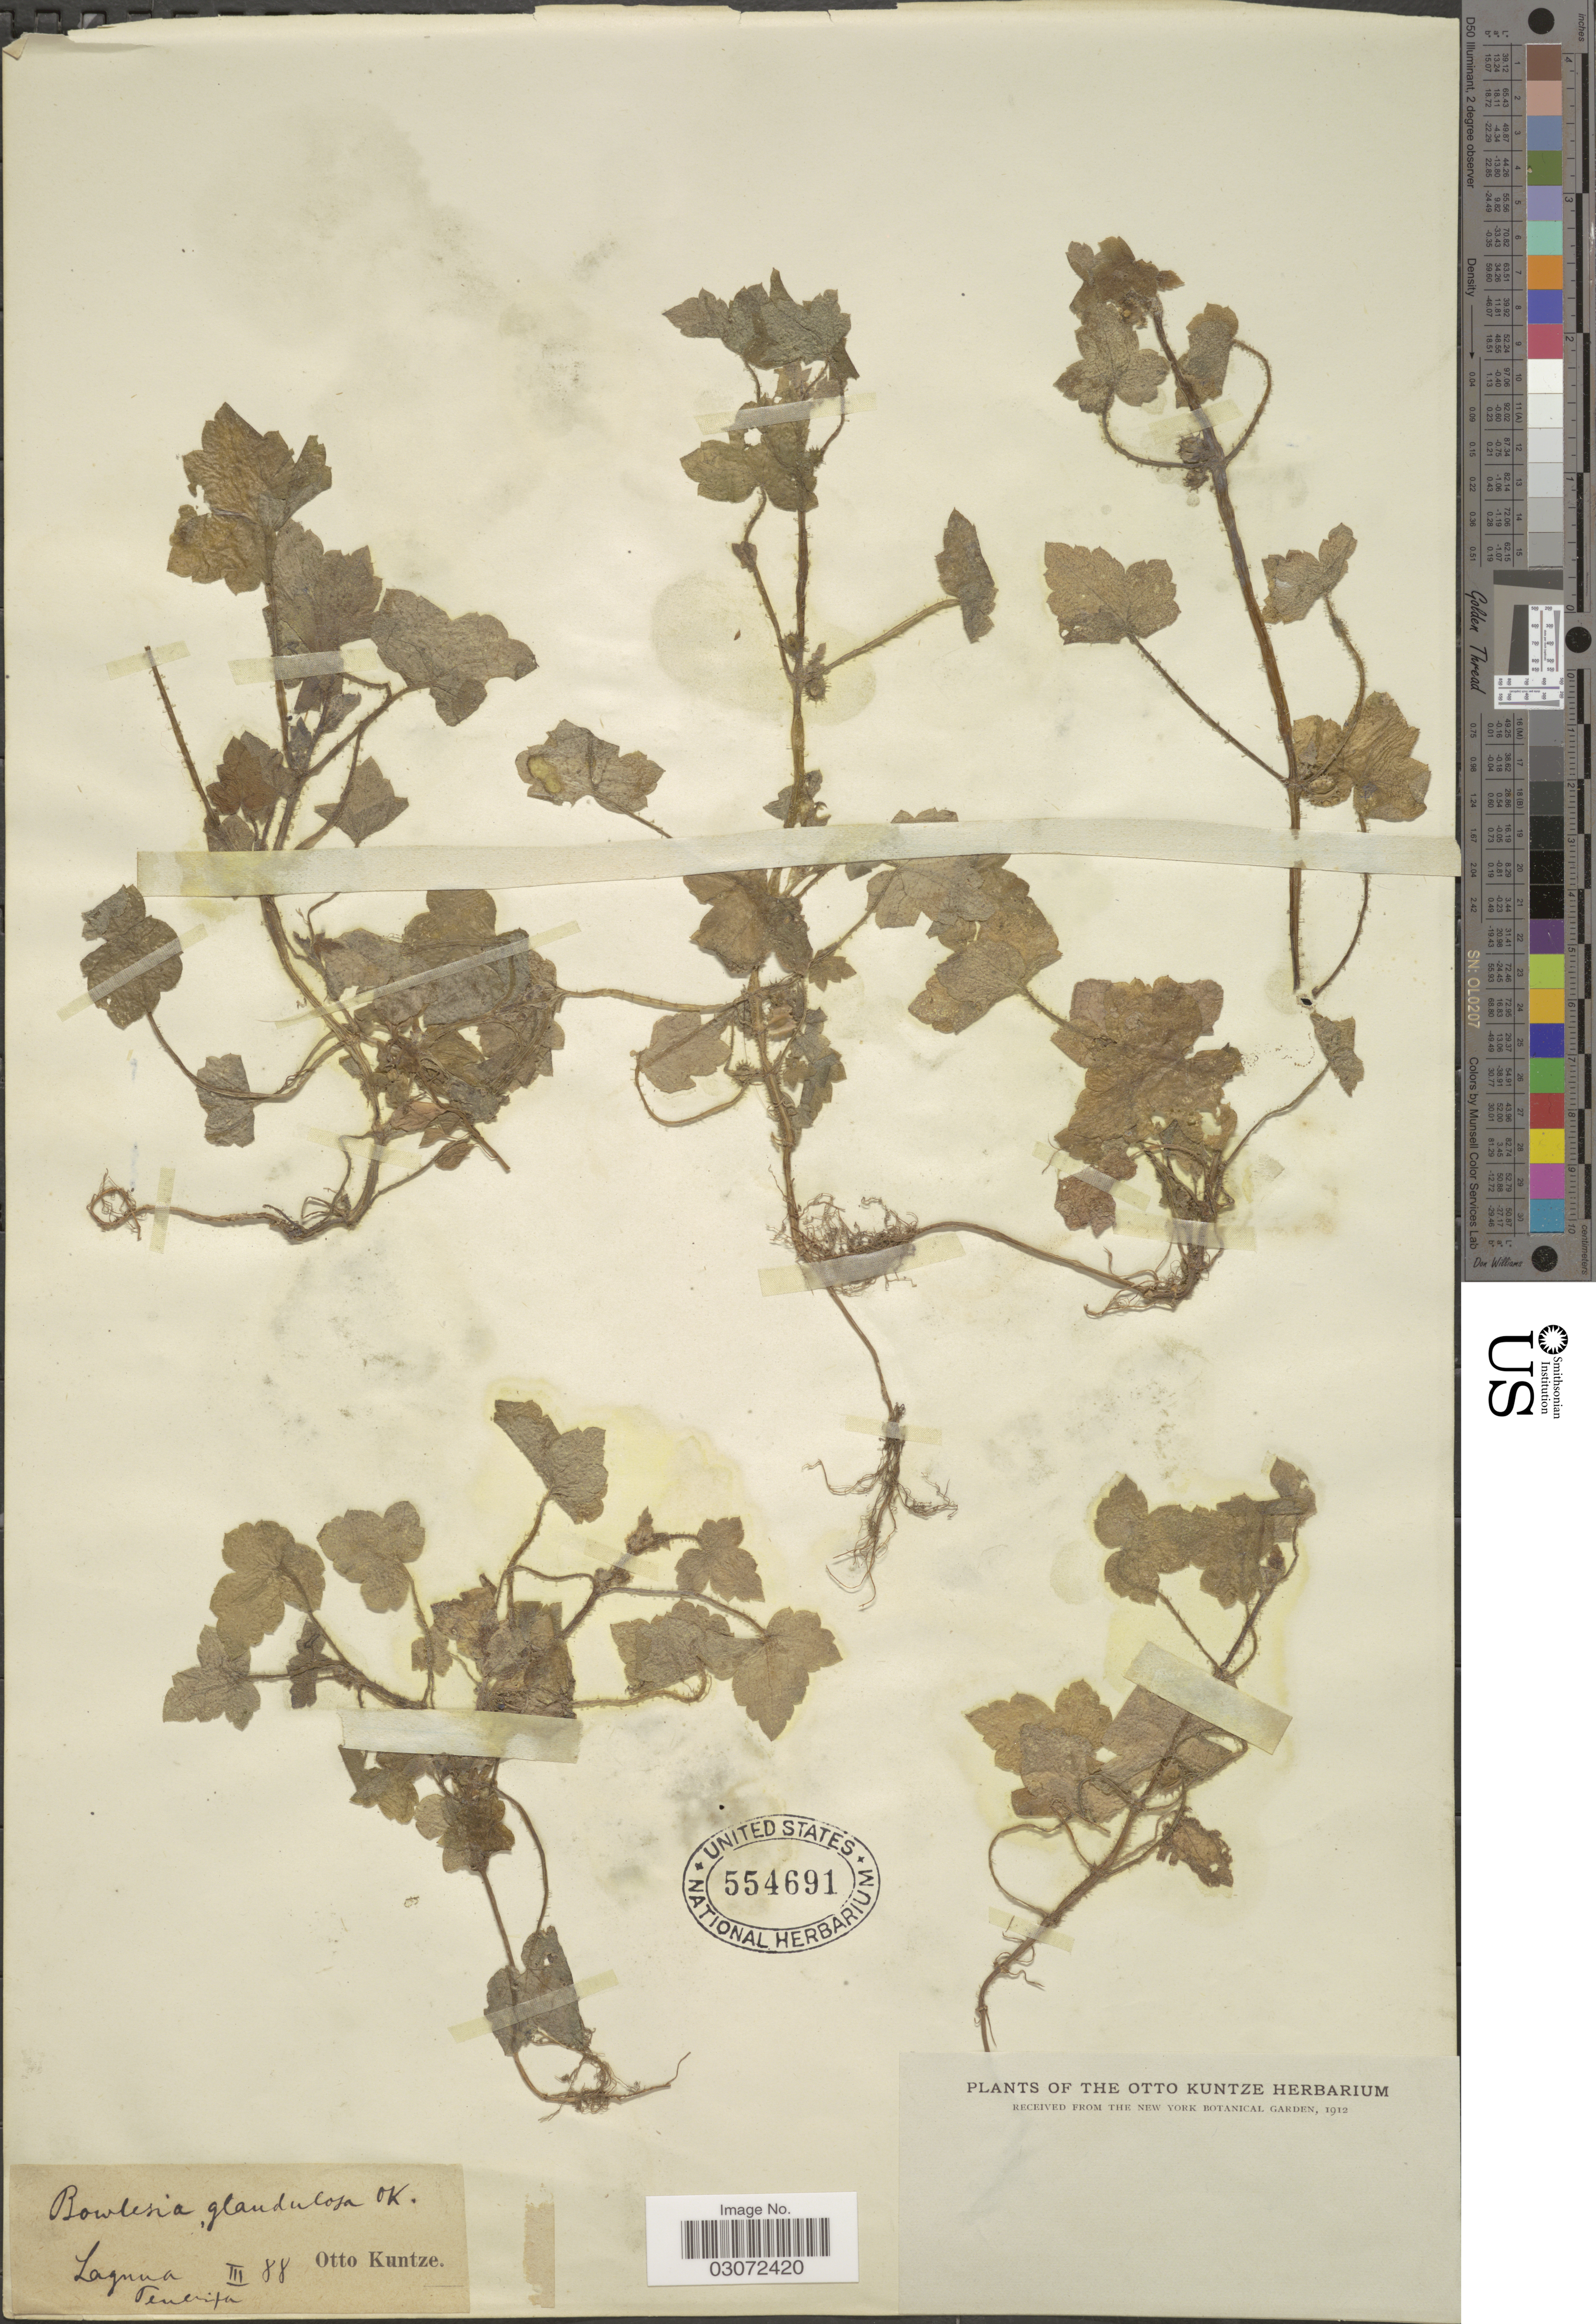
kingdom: Plantae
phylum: Tracheophyta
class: Magnoliopsida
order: Apiales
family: Apiaceae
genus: Drusa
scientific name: Drusa glandulosa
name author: (Poir.) H. Wolff ex Engl.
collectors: C.E.O. Kuntze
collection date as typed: Transcribed d/m/y: /3/88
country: Spain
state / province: Canarias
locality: Laguna, Tenerife.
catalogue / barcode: US 554691